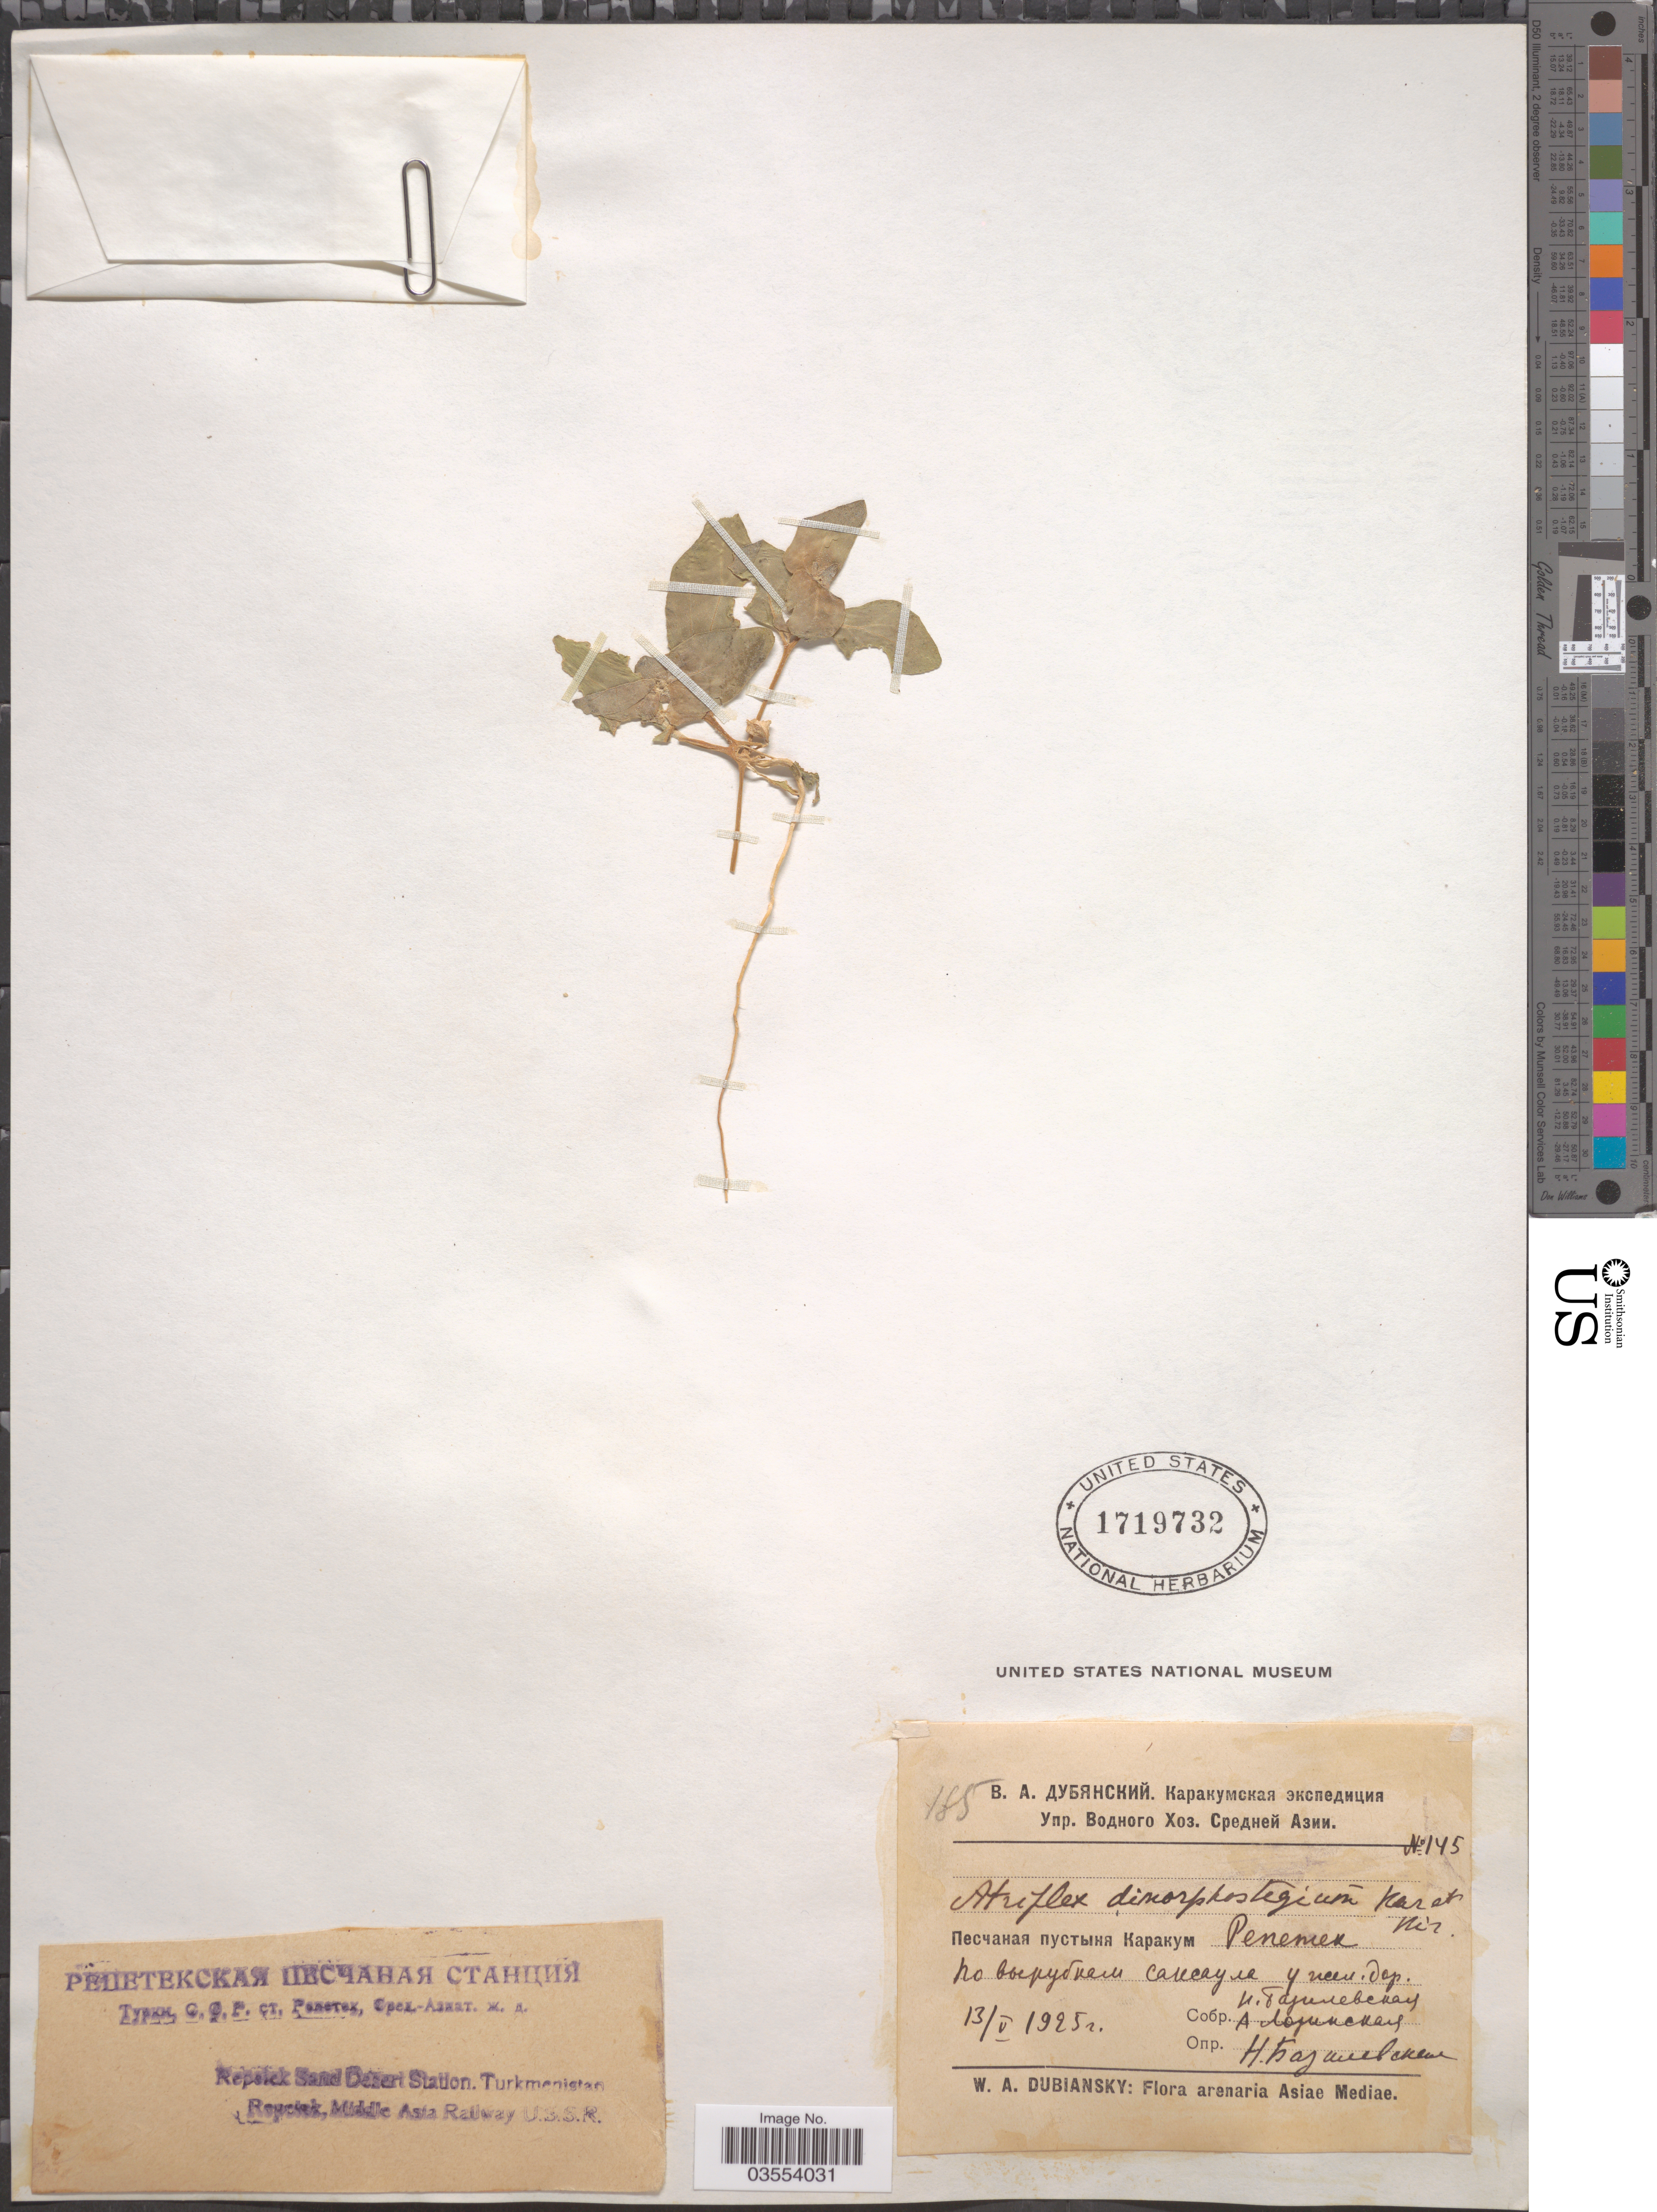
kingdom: Plantae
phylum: Tracheophyta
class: Magnoliopsida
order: Caryophyllales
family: Amaranthaceae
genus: Atriplex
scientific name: Atriplex dimorphostegia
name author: Kar. & Kir.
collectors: N. Bazilevskaya & A. Lozinskaya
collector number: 145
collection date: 1925-05-13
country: Turkmenistan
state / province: Lebap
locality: Karakum Desert, Repetek.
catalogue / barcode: US 1719732